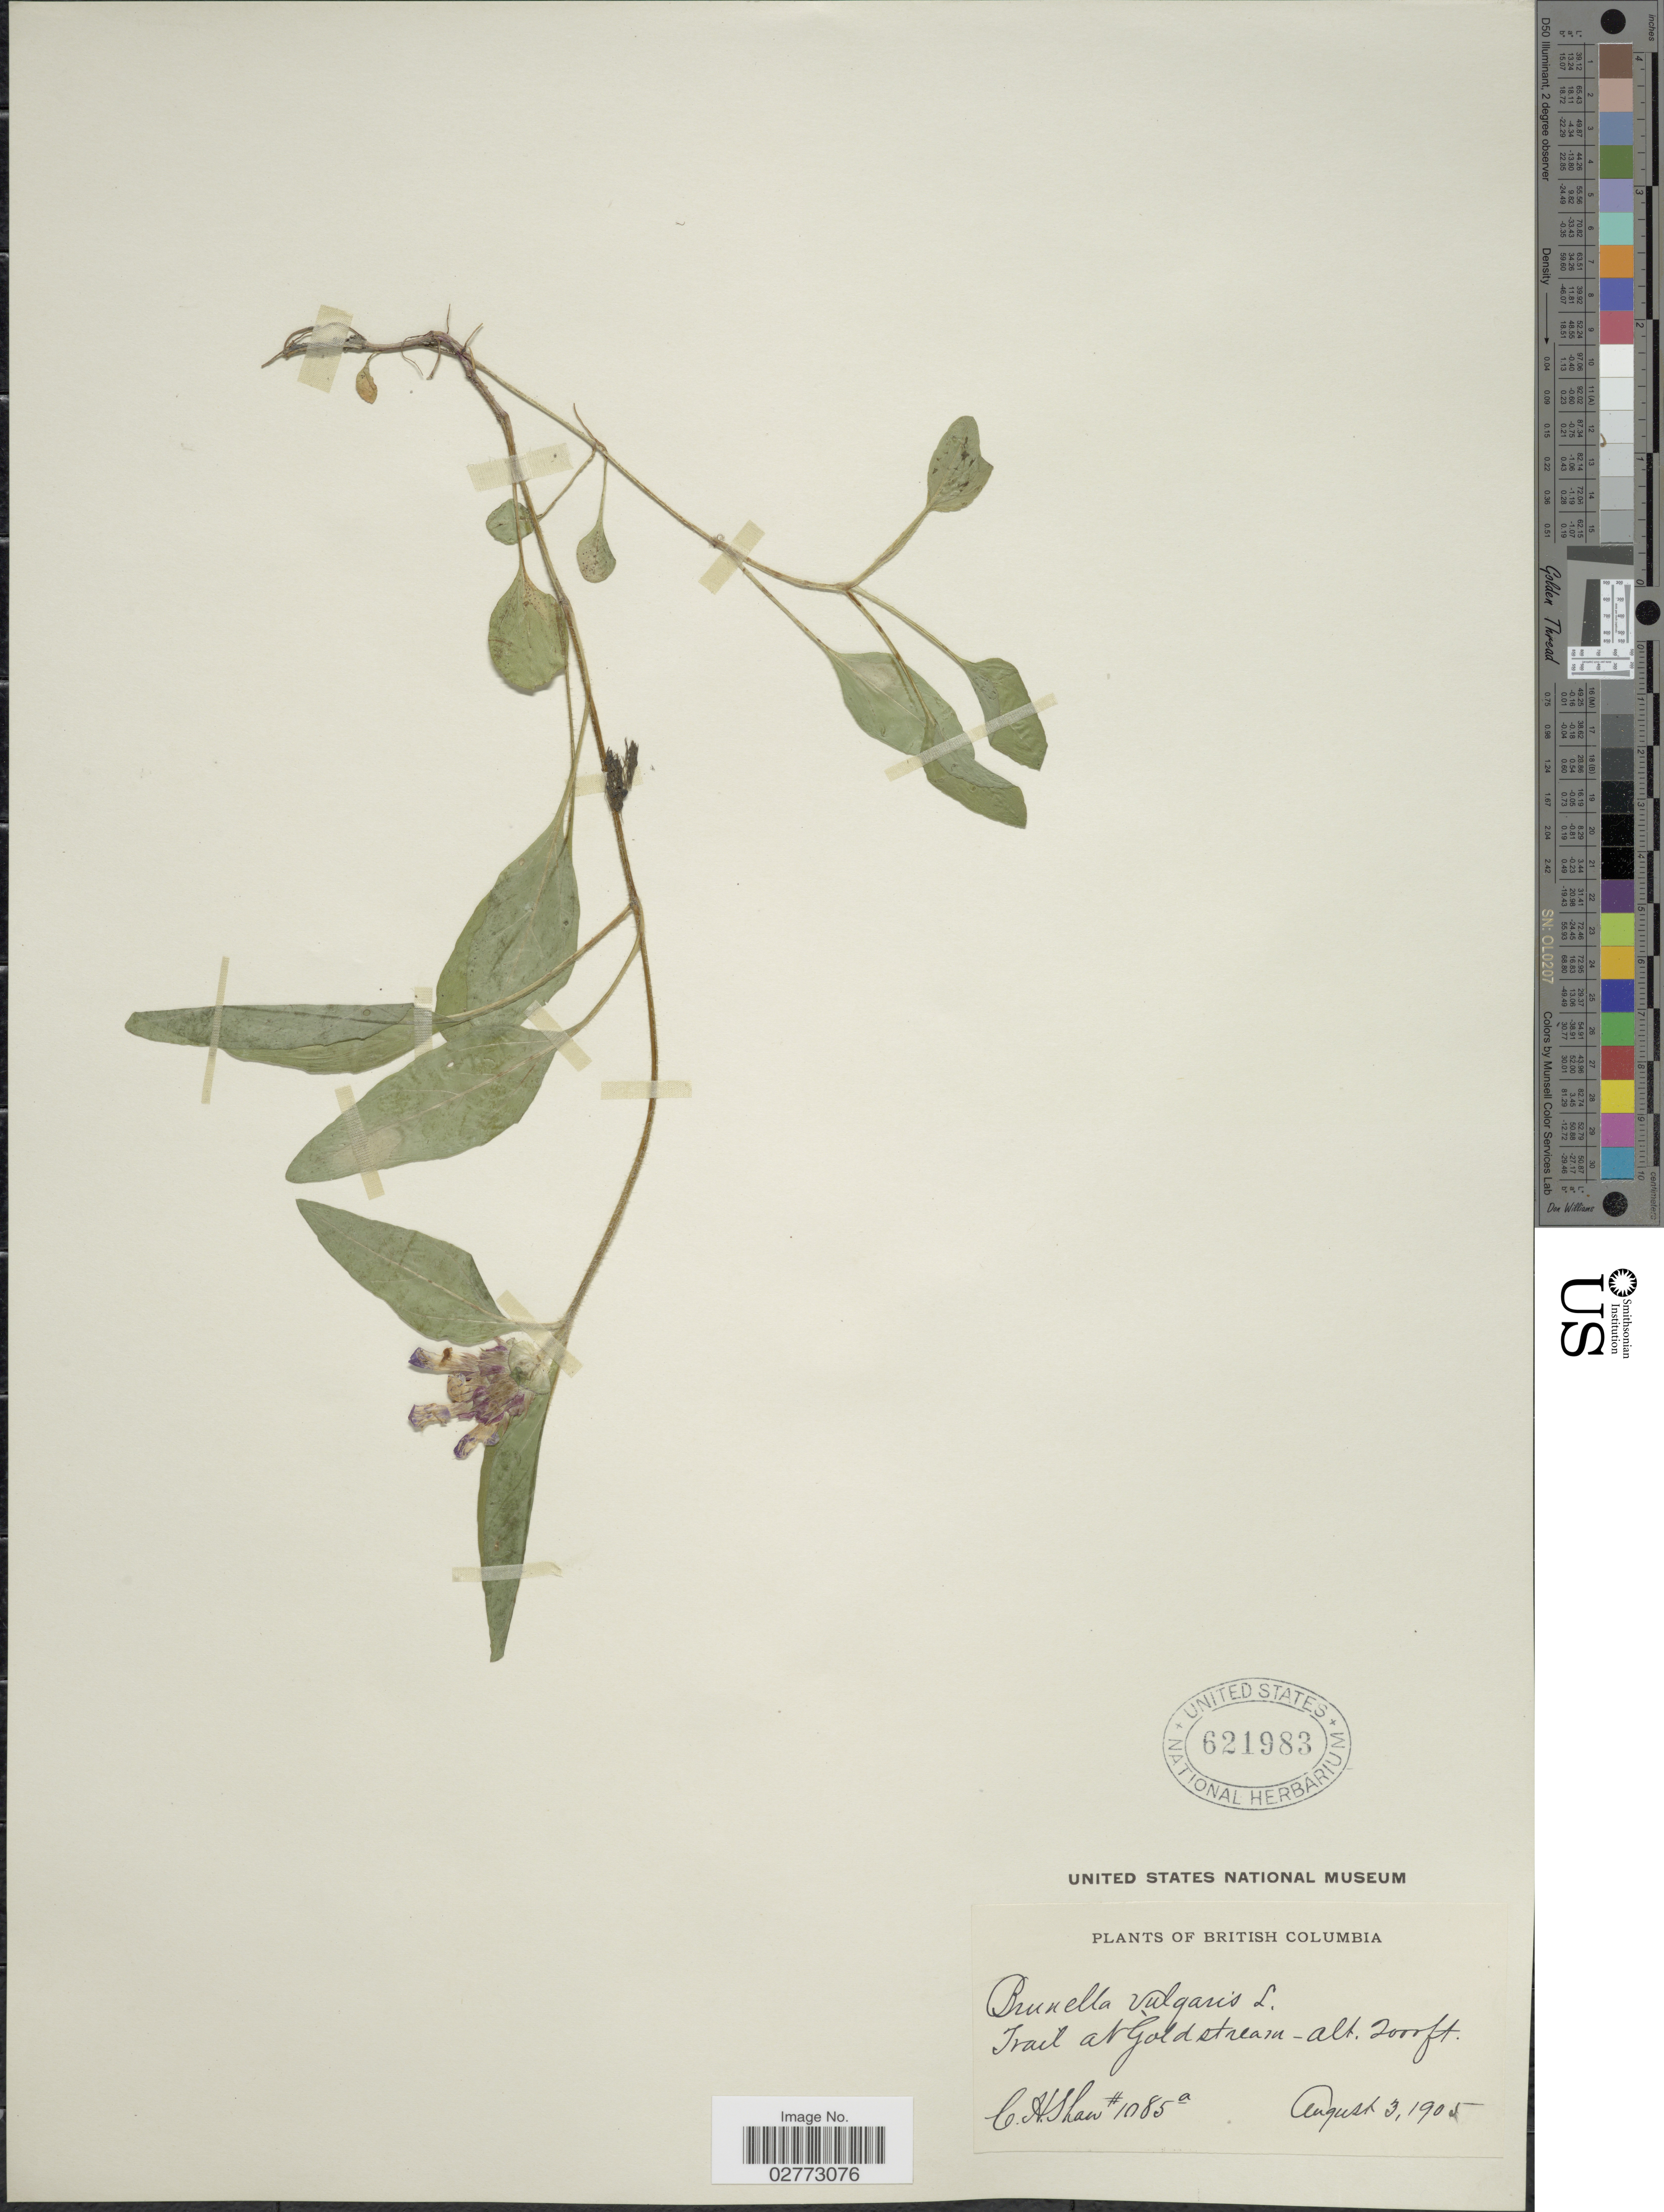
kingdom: Plantae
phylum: Tracheophyta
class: Magnoliopsida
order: Lamiales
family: Lamiaceae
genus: Prunella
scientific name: Prunella vulgaris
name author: L.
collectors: C. H. Shaw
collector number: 1085a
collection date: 1905-08-03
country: Canada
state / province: British Columbia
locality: Trail at Goldstream.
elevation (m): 610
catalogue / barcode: US 621983